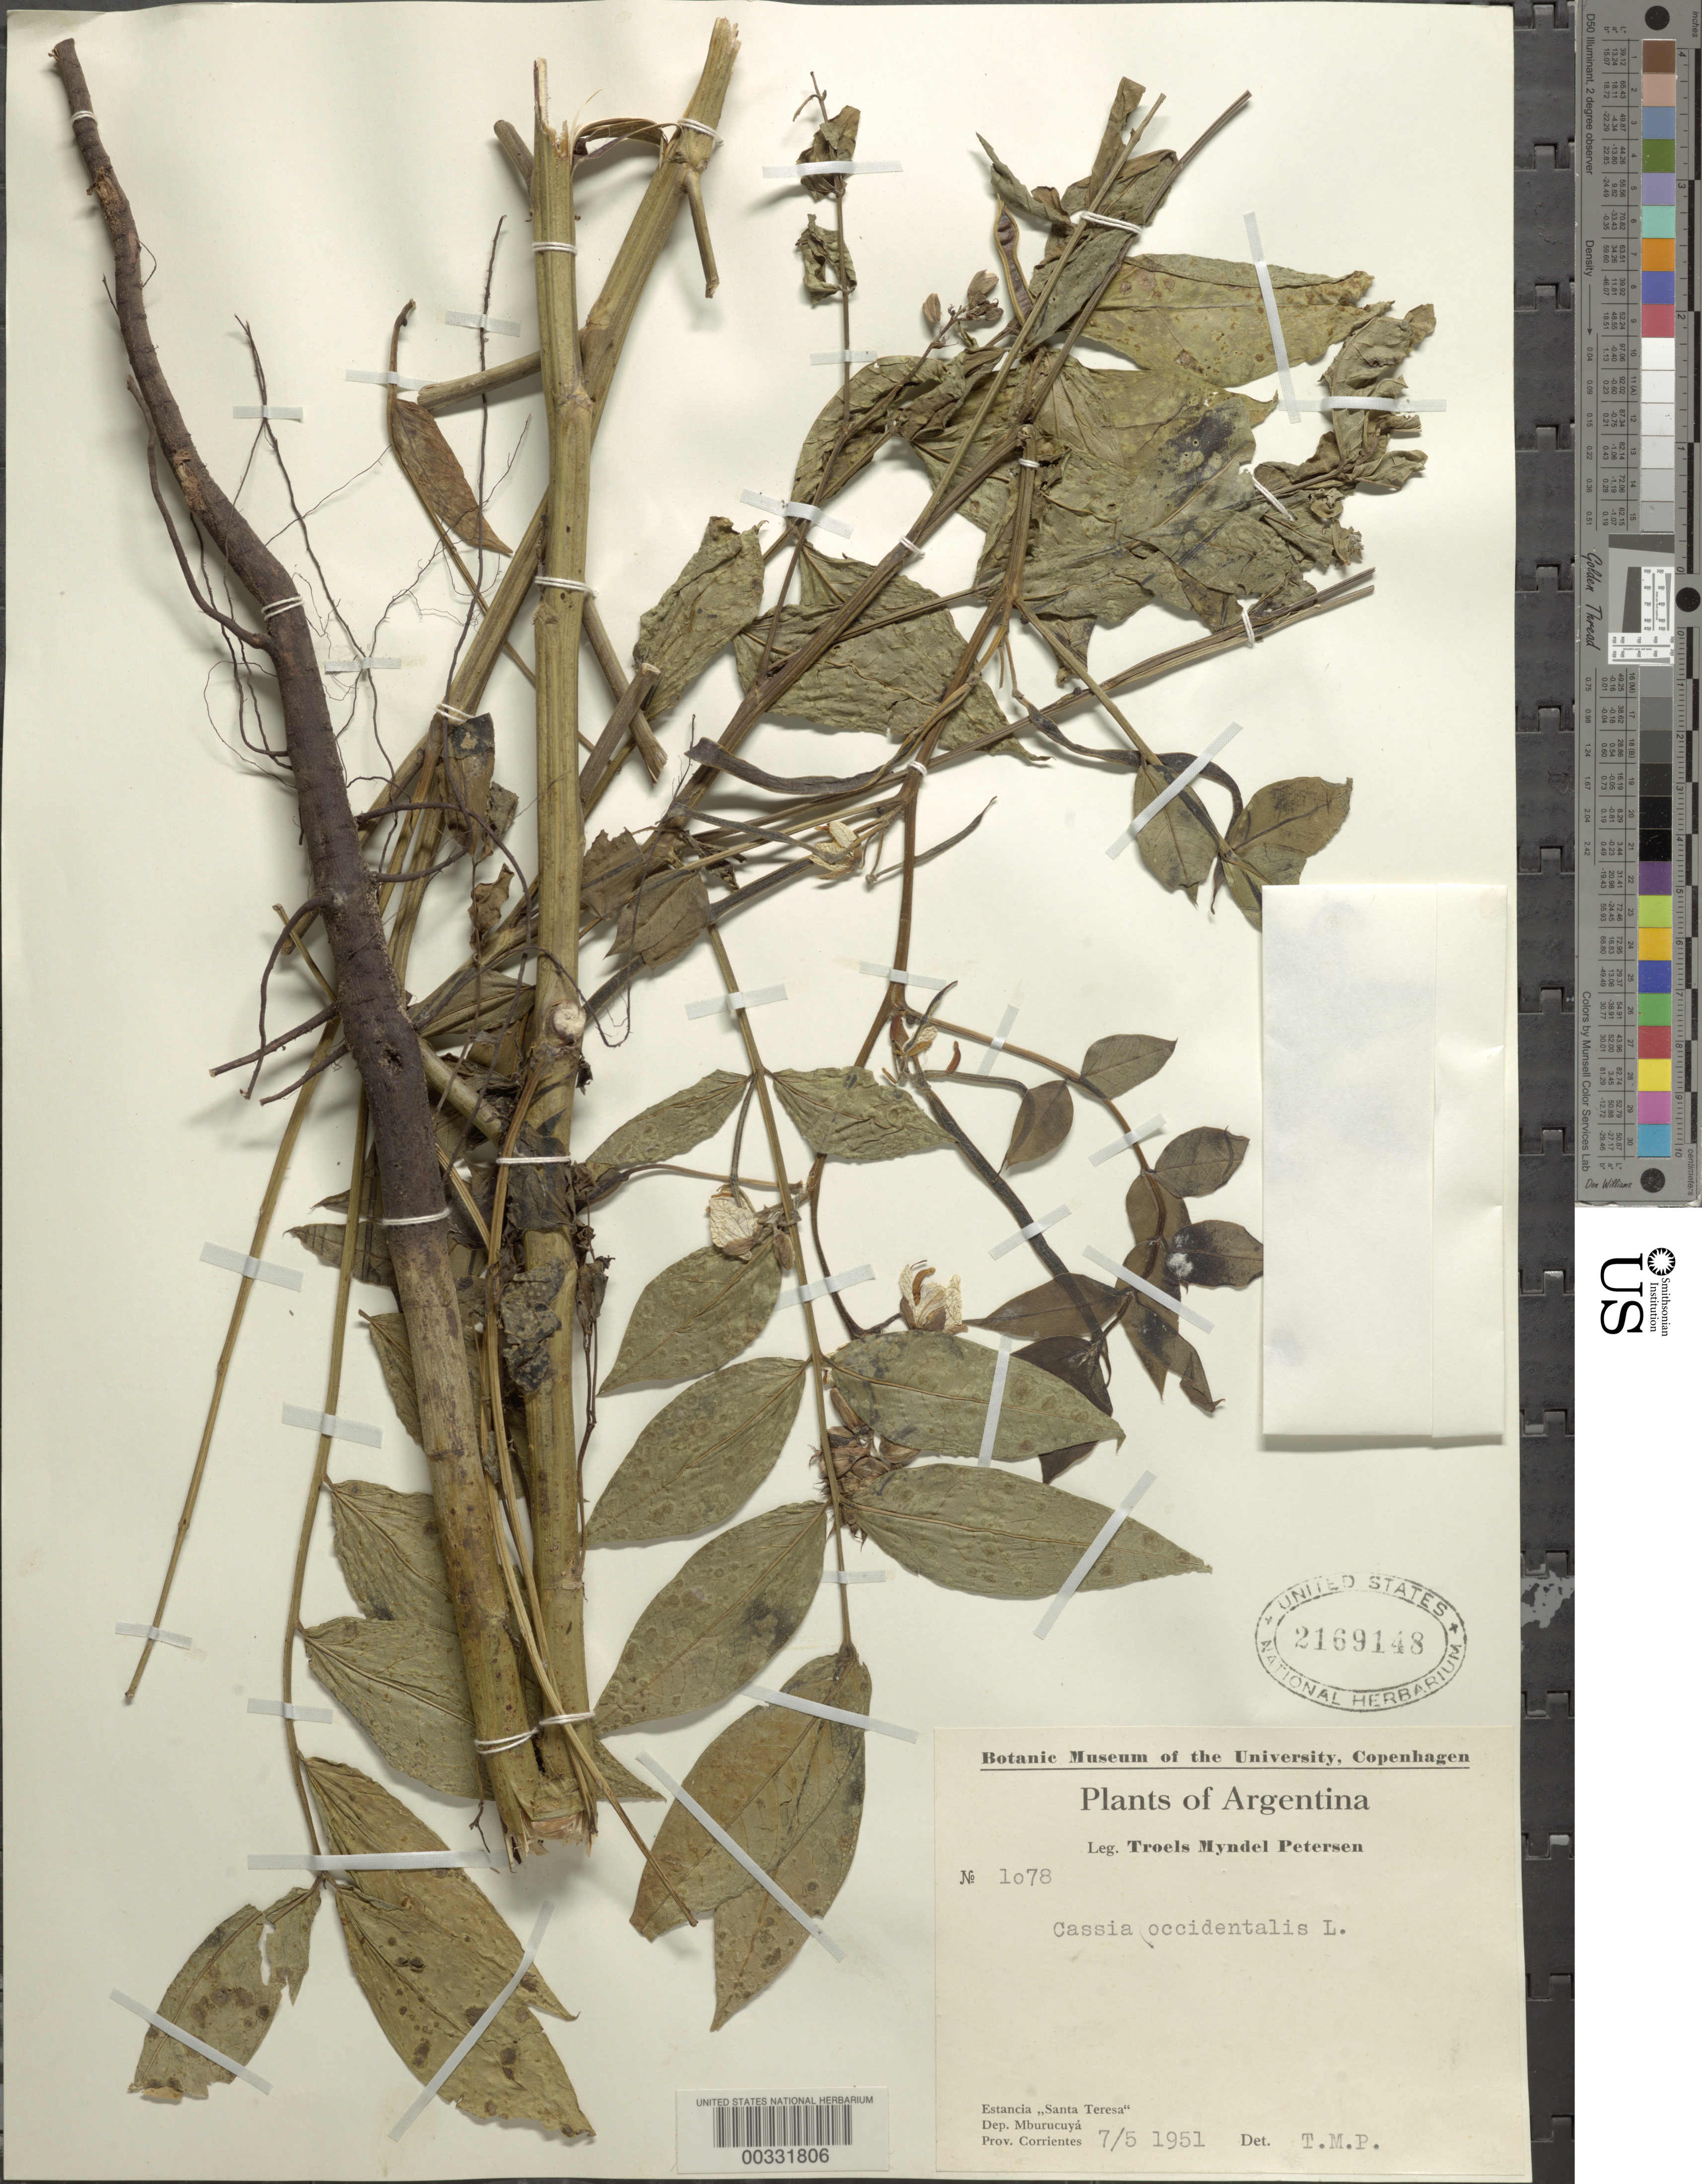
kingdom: Plantae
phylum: Tracheophyta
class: Magnoliopsida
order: Fabales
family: Fabaceae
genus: Senna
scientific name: Senna occidentalis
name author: (L.) Link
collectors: T. M. Pedersen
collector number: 1078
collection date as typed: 07 May 1951 or 05 Jul 1951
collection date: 1951-05-07 or 1951-07-05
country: Argentina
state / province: Corrientes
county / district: Mburucuyá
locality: Estancia Santa Teresa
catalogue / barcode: US 2169148